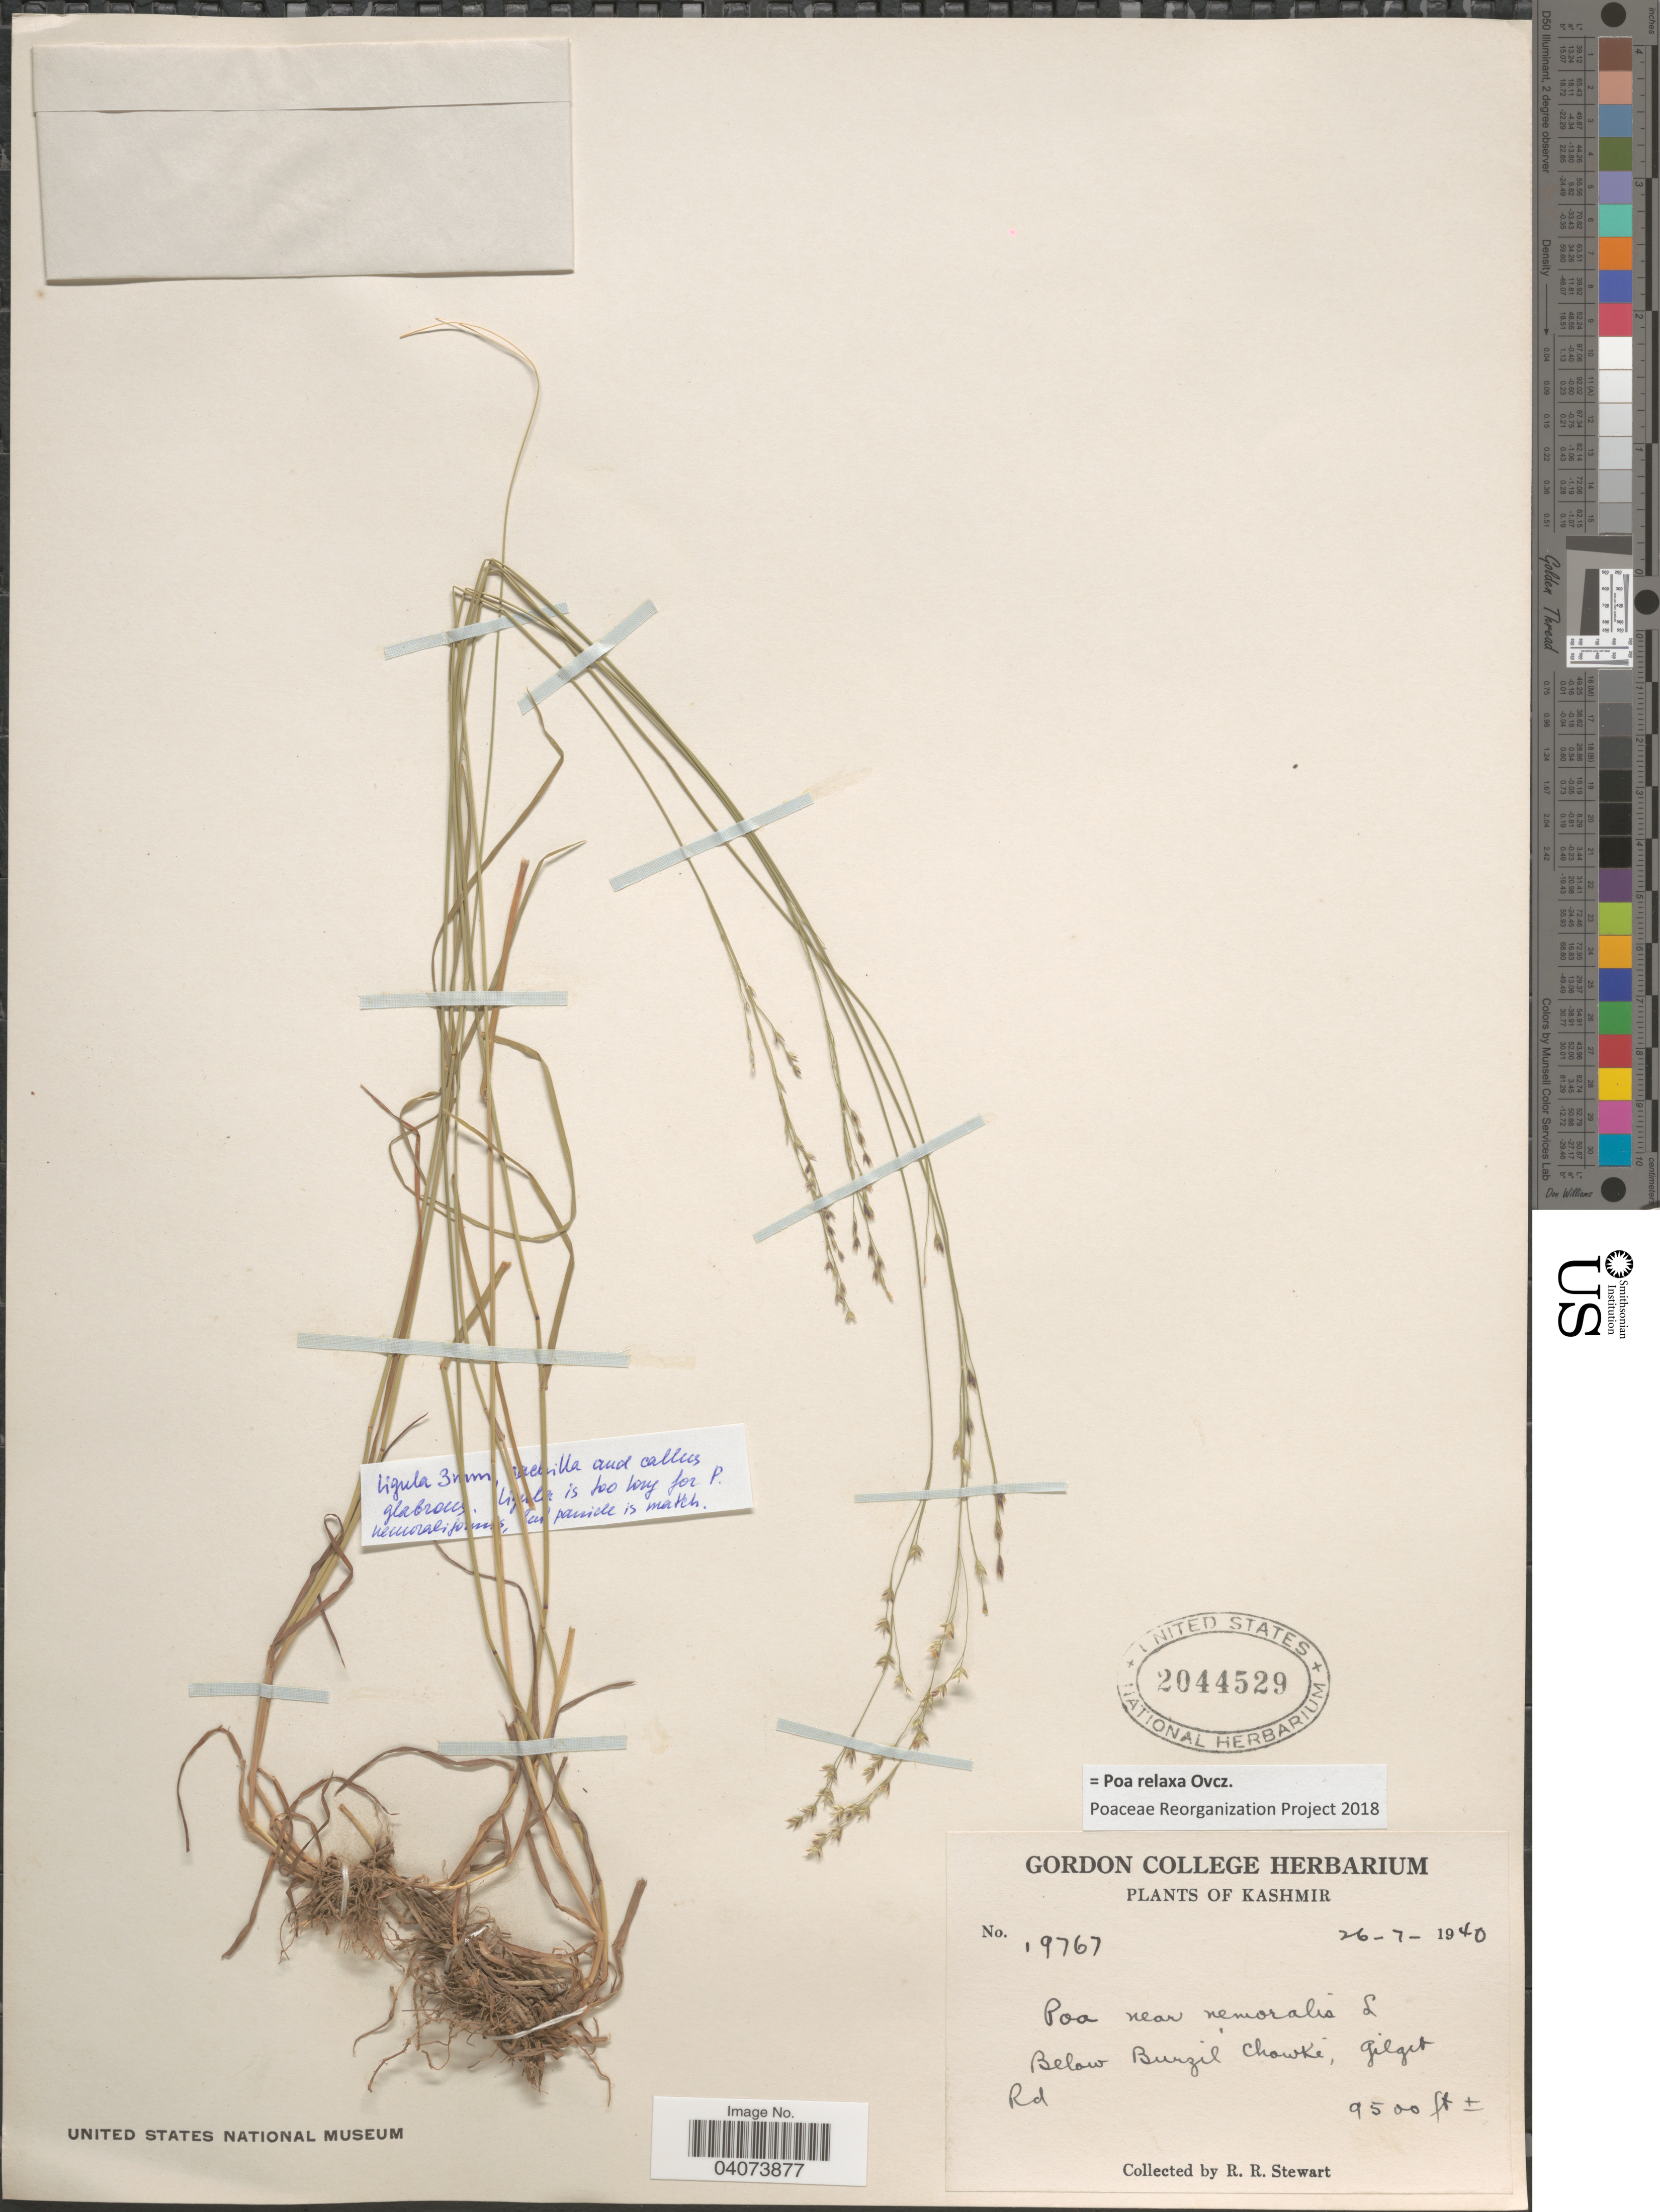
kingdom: Plantae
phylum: Tracheophyta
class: Liliopsida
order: Poales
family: Poaceae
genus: Poa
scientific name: Poa relaxa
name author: Ovcz.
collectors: R. Stewart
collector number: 19767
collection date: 1940-07-26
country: Pakistan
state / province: Gilgit-Baltistan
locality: Kashmir. Below Burzil Chowki, Gilgit Rd.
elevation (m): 2896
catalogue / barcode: US 2044529